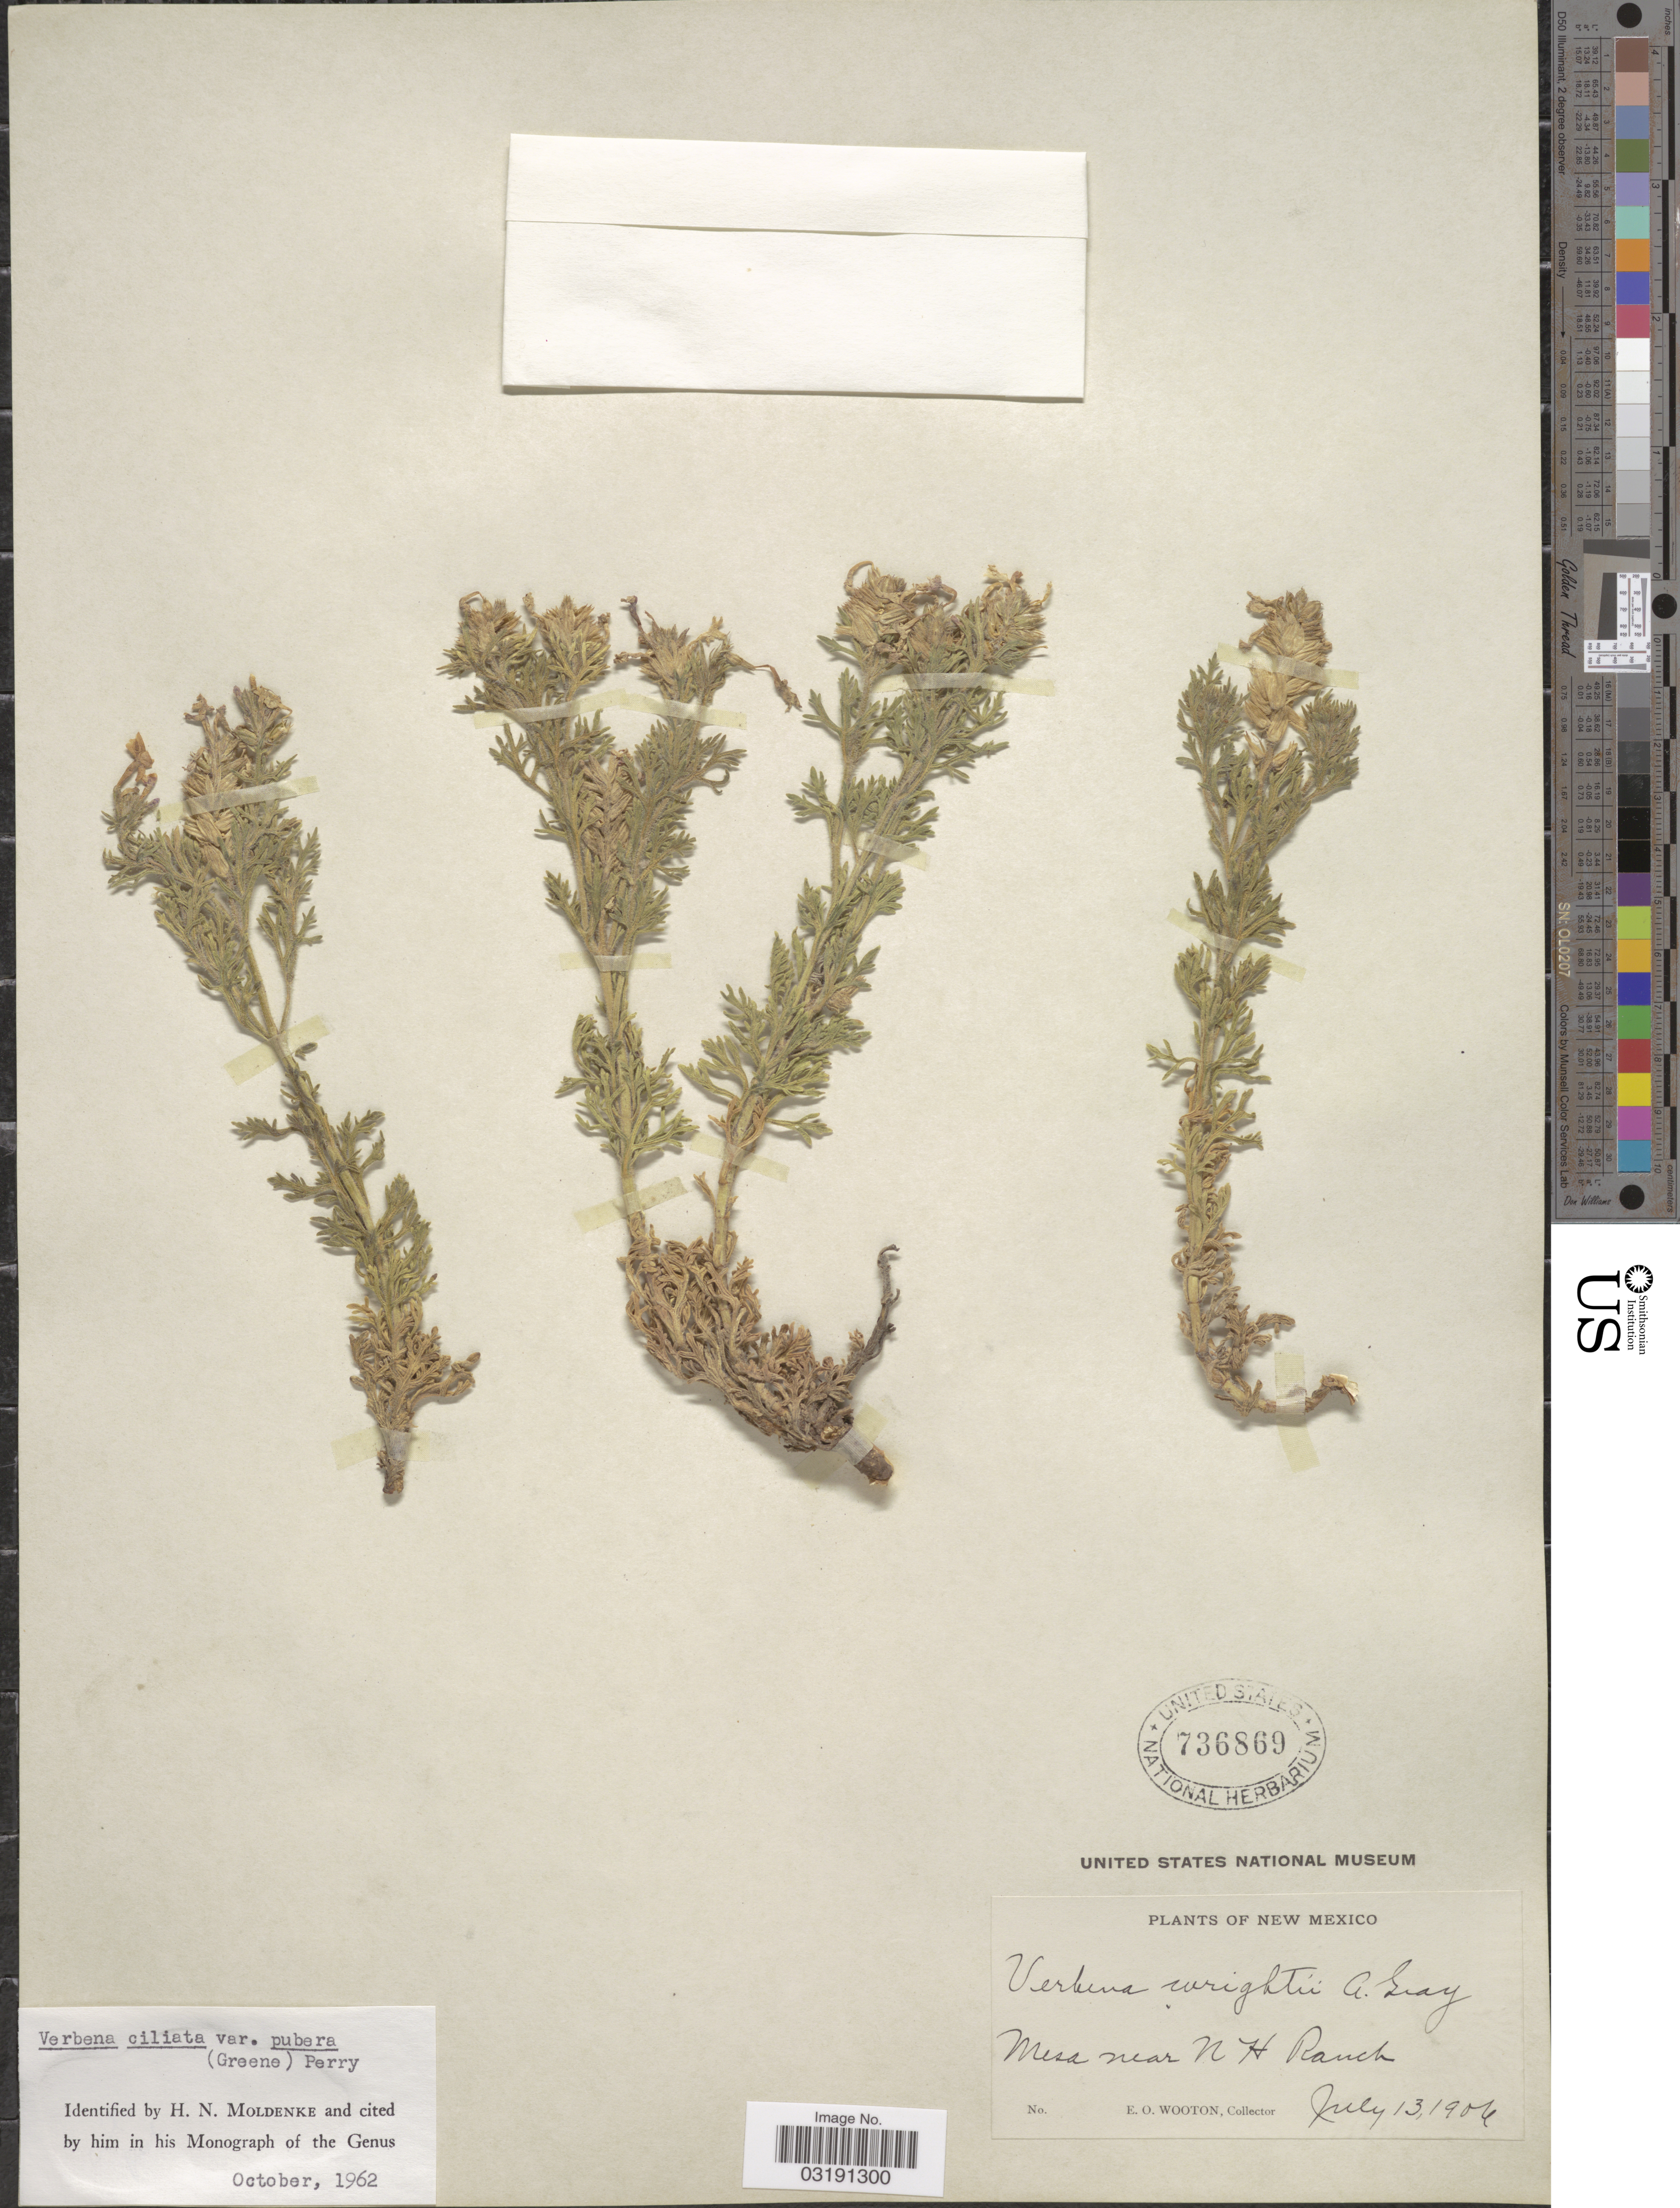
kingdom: Plantae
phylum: Tracheophyta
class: Magnoliopsida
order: Lamiales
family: Verbenaceae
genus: Verbena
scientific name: Verbena ciliata var. pubera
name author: (Greene) L.M. Perry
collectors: E. O. Wooton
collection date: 1906-07-13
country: United States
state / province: New Mexico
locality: Mesa near NH Ranch.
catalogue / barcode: US 736869